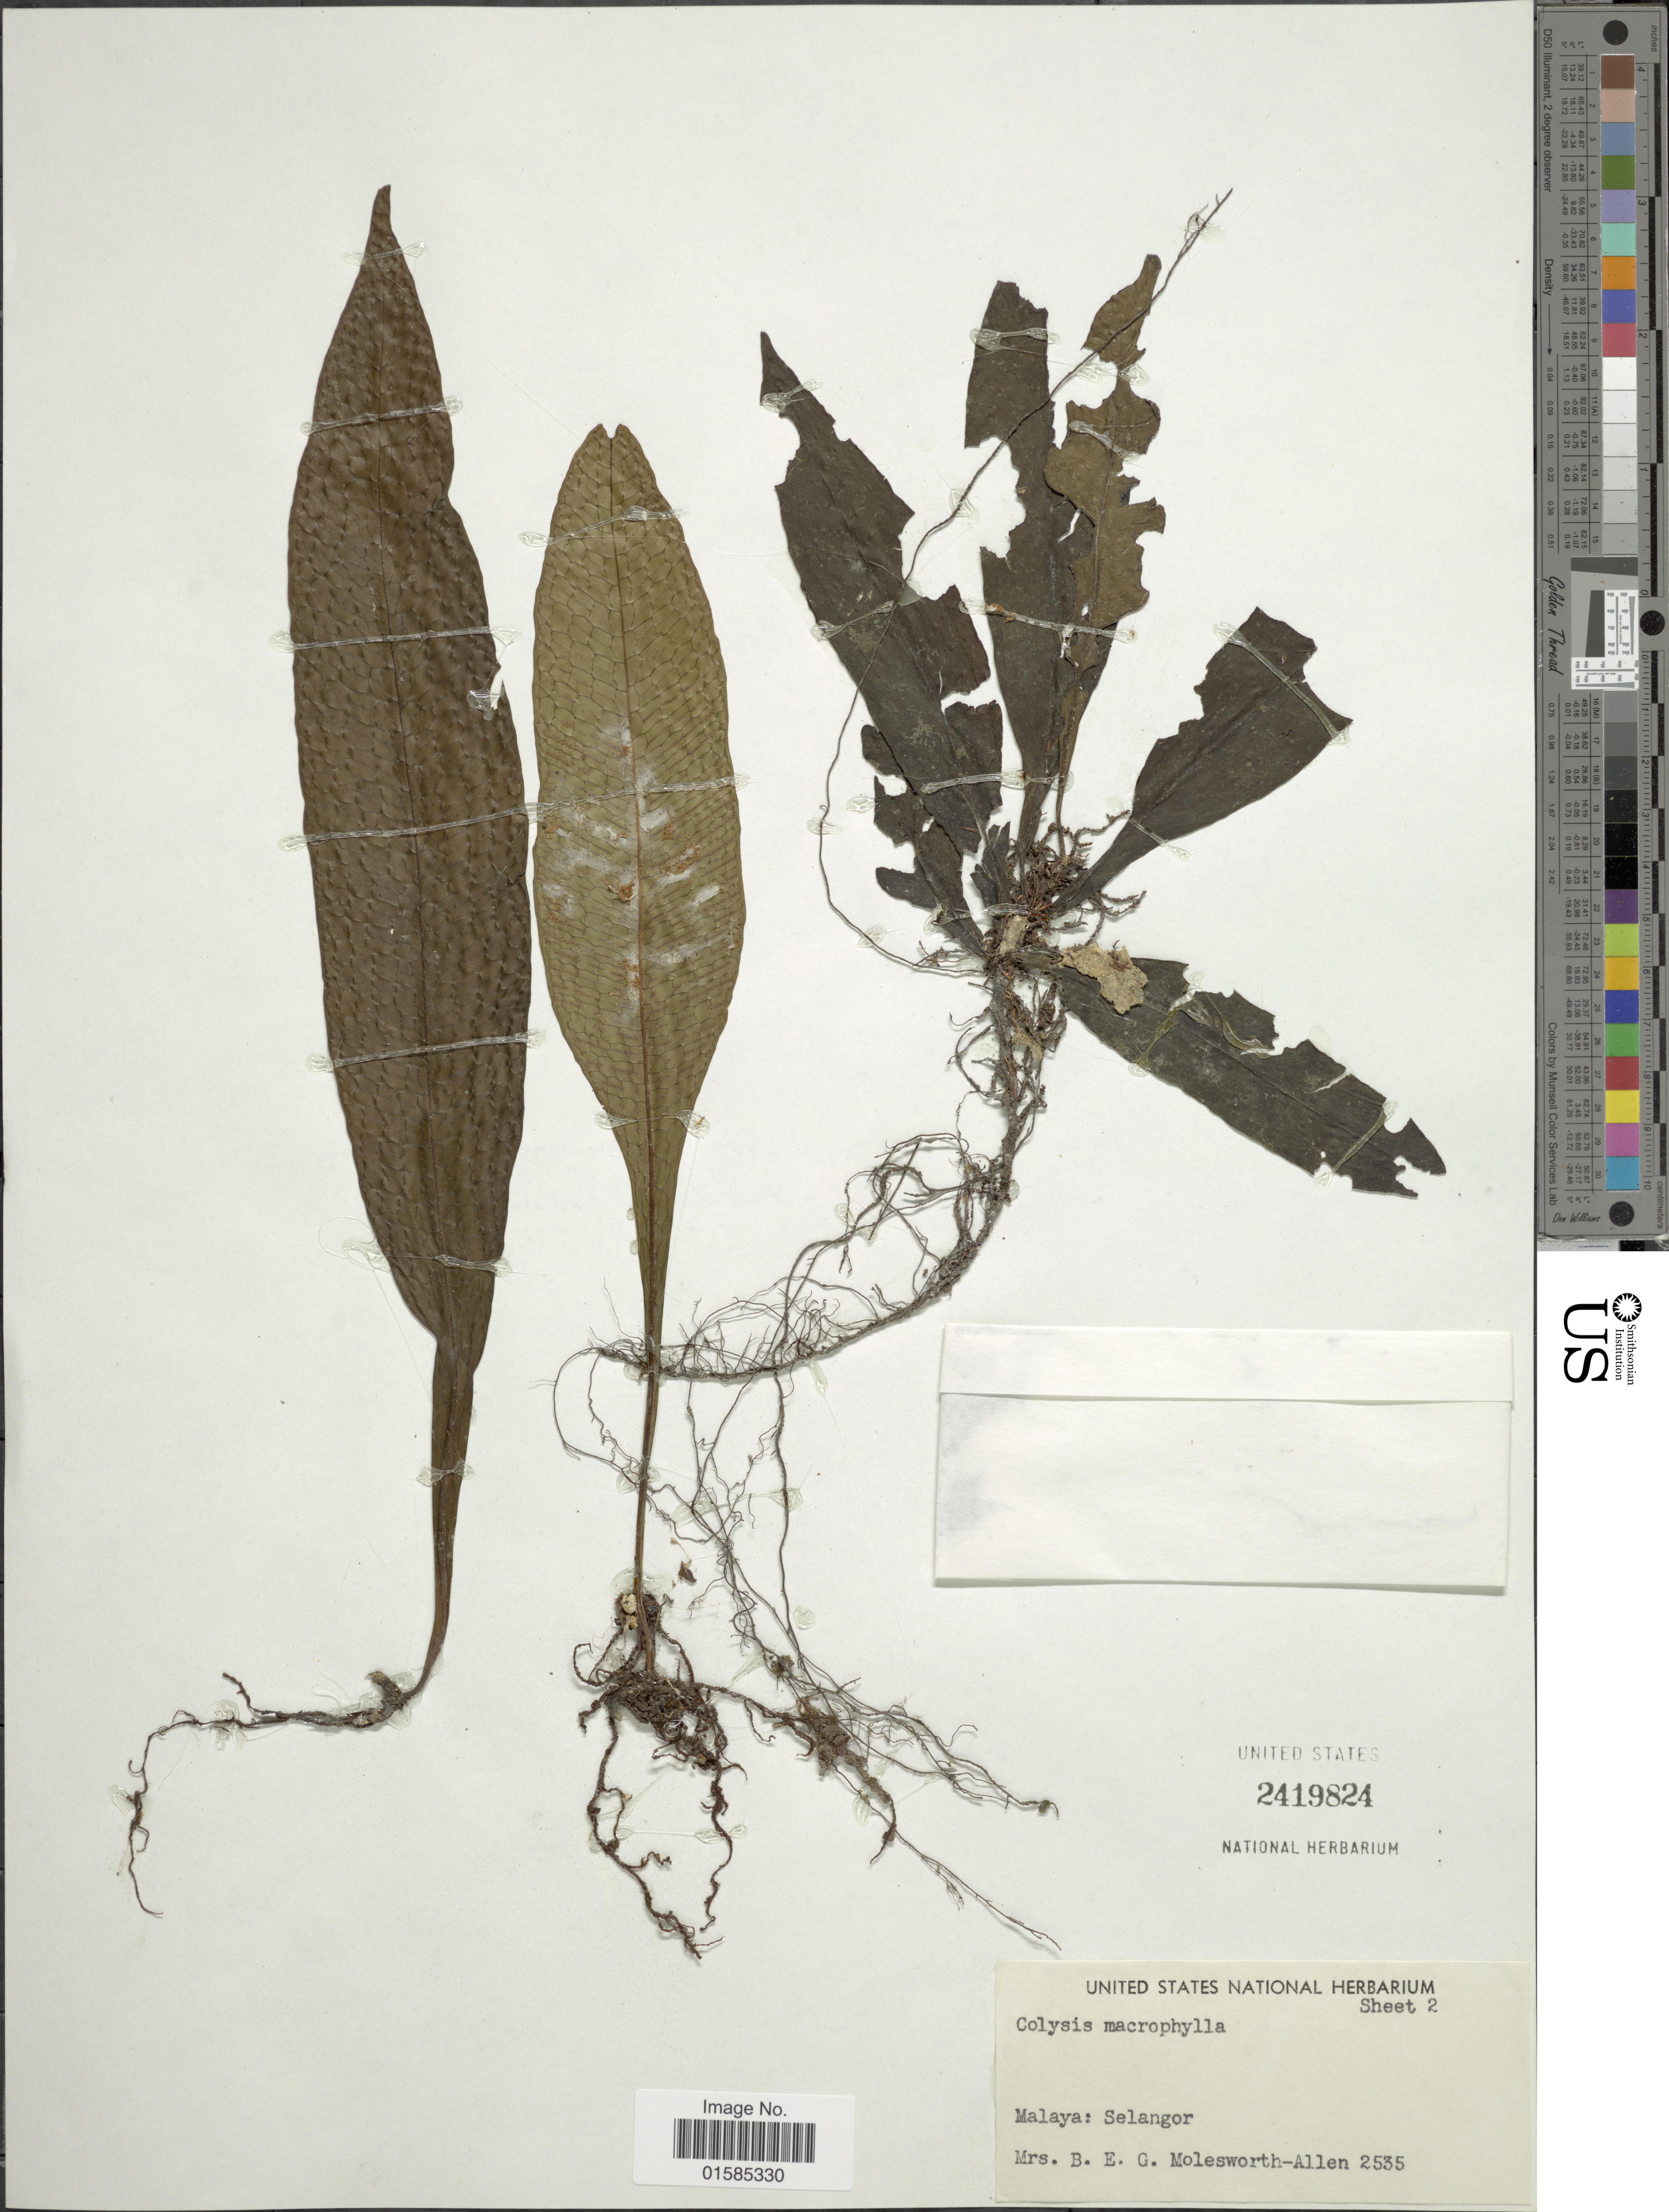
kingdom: Plantae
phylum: Tracheophyta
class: Polypodiopsida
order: Polypodiales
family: Polypodiaceae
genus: Leptochilus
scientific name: Leptochilus macrophyllus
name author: (Blume) Noot.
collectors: Mrs. B. E. G. Molesworth-Allen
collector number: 2535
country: Malaysia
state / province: Selangor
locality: Malaya: Selangor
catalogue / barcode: US 2419824